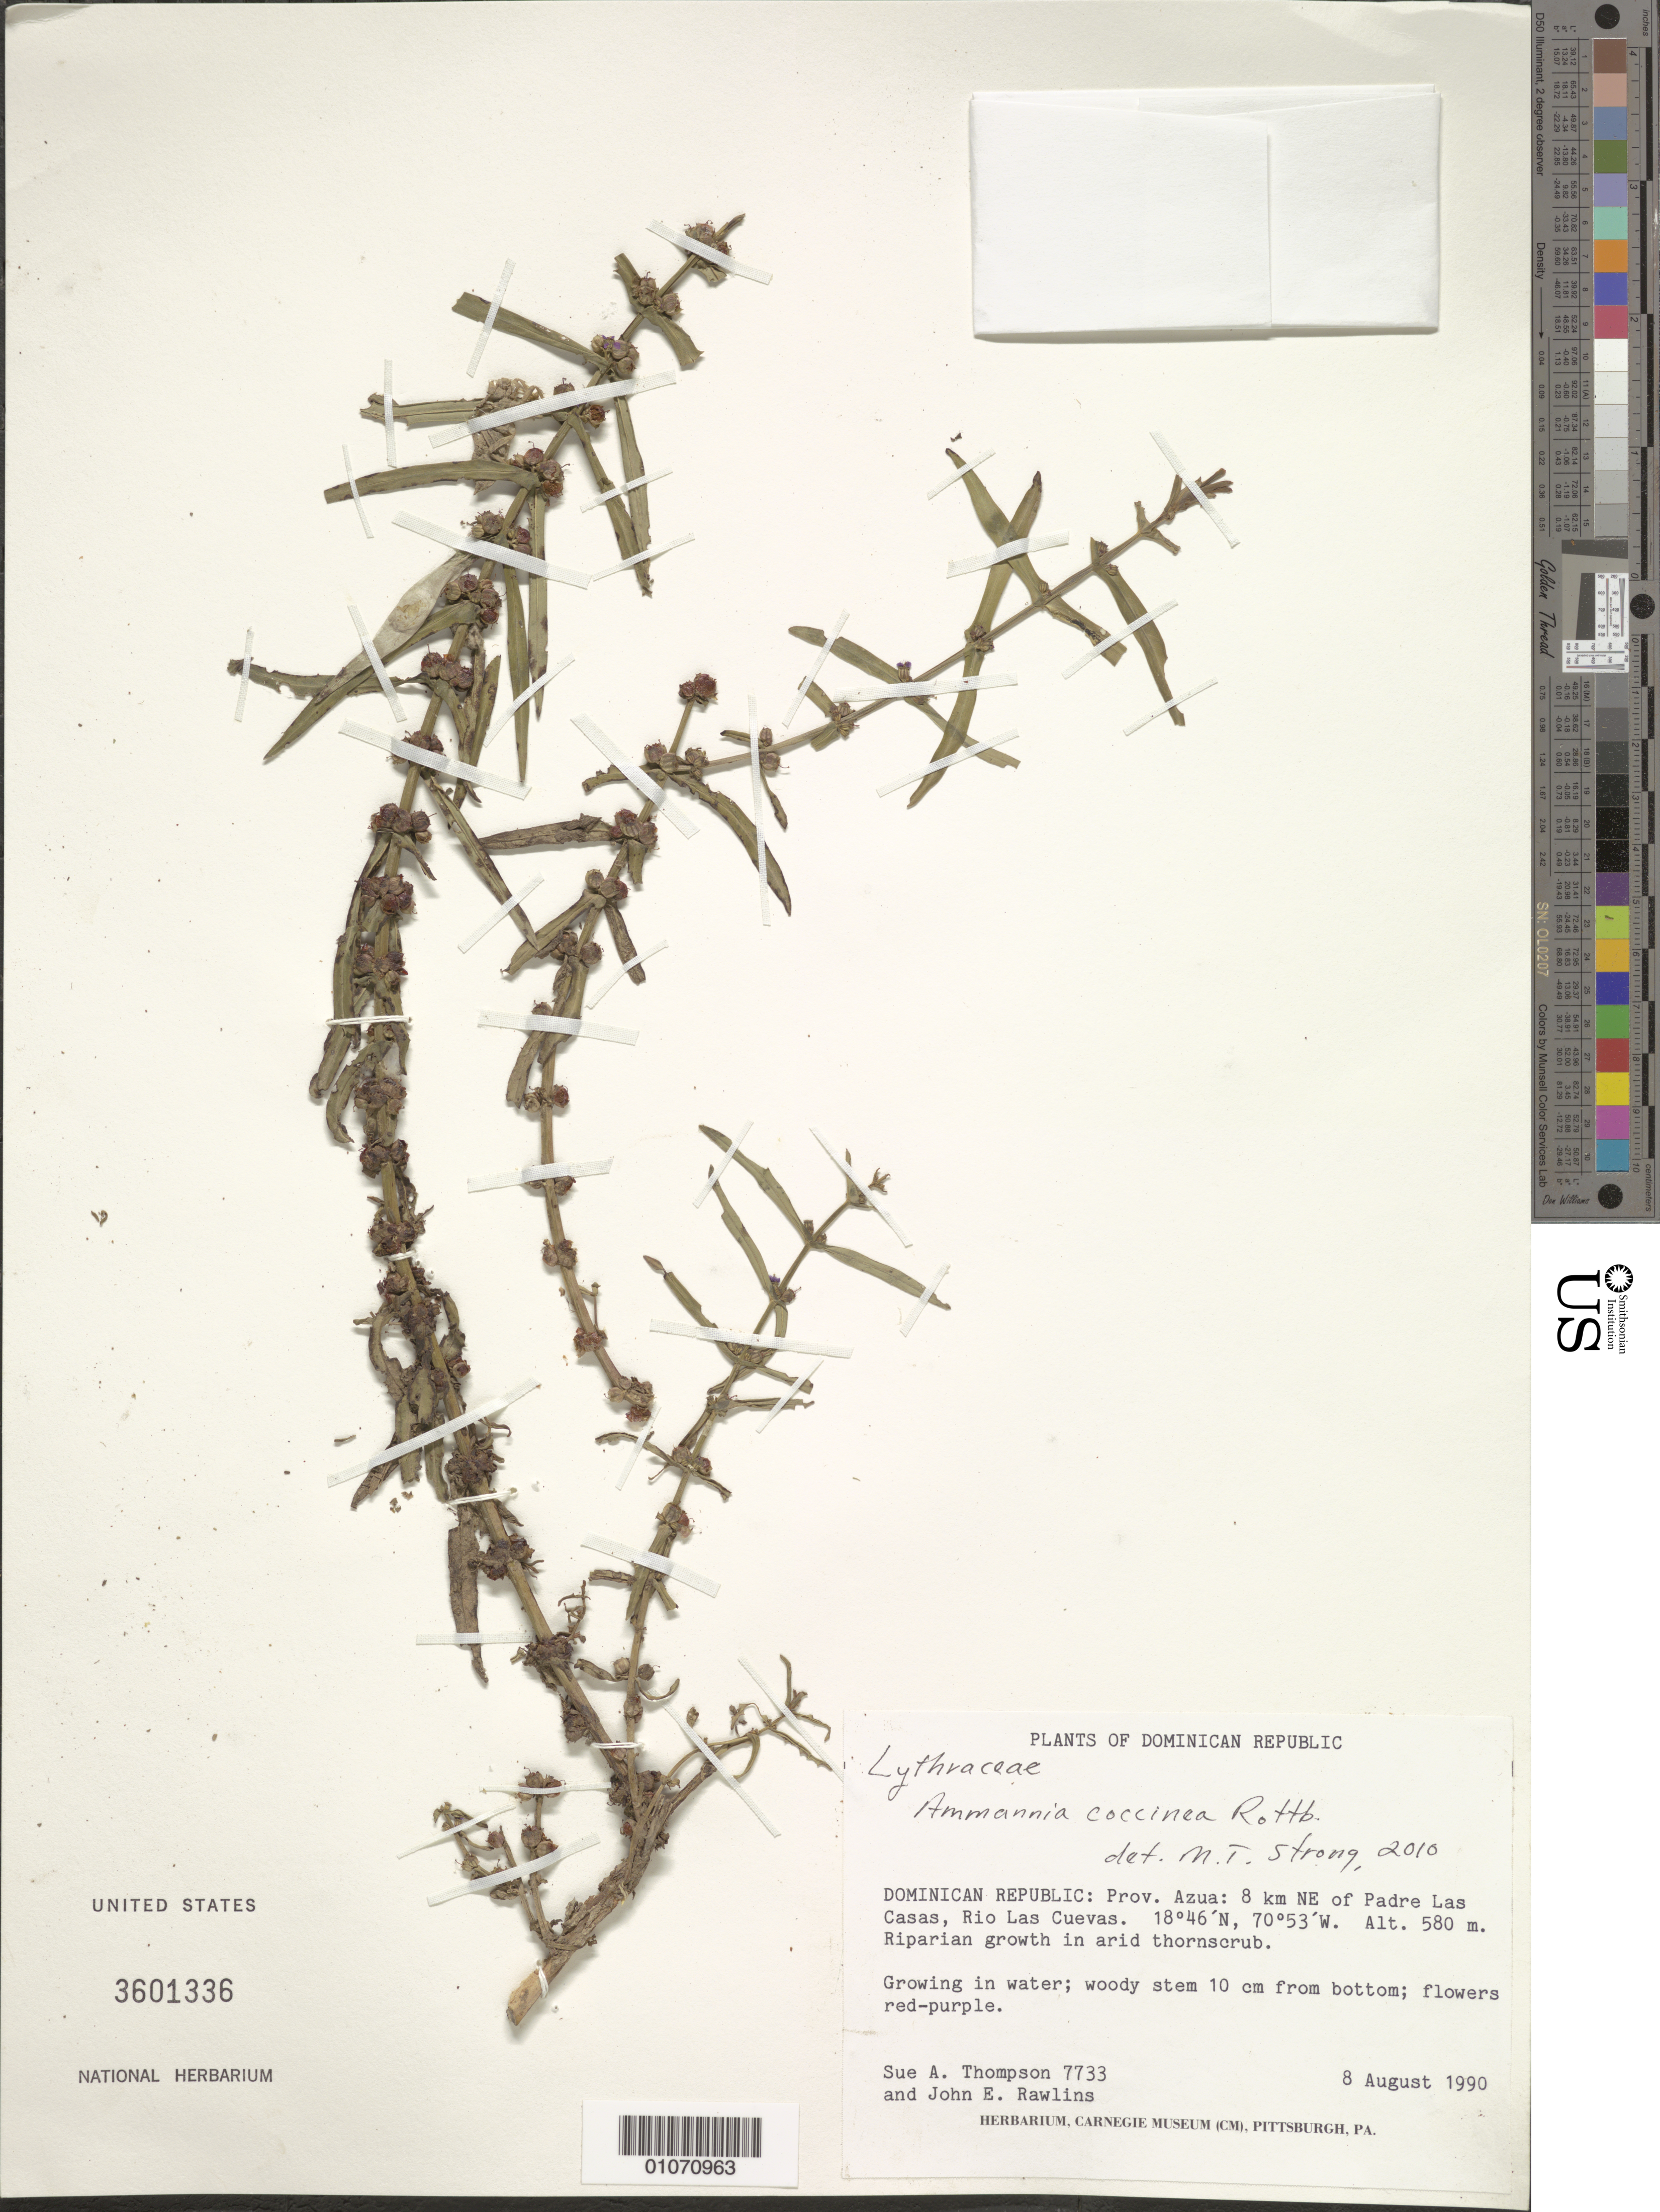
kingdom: Plantae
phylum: Tracheophyta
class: Magnoliopsida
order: Myrtales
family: Lythraceae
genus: Ammannia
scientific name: Ammannia coccinea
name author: Rottb.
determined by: Strong, M. T., (US), Smithsonian Institution - National Museum of Natural History (UNITED STATES)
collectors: S. A. Thompson, J. Rawlins & C. Young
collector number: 7733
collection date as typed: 08 Aug 1990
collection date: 1990-08-08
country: Dominican Republic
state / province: Azua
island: Hispaniola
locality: Padre Las Casas, 8 km NE of; Rio Las Cuevas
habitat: Riparian growth in arid thorn scrub; growing in water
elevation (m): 580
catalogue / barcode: US 3601336